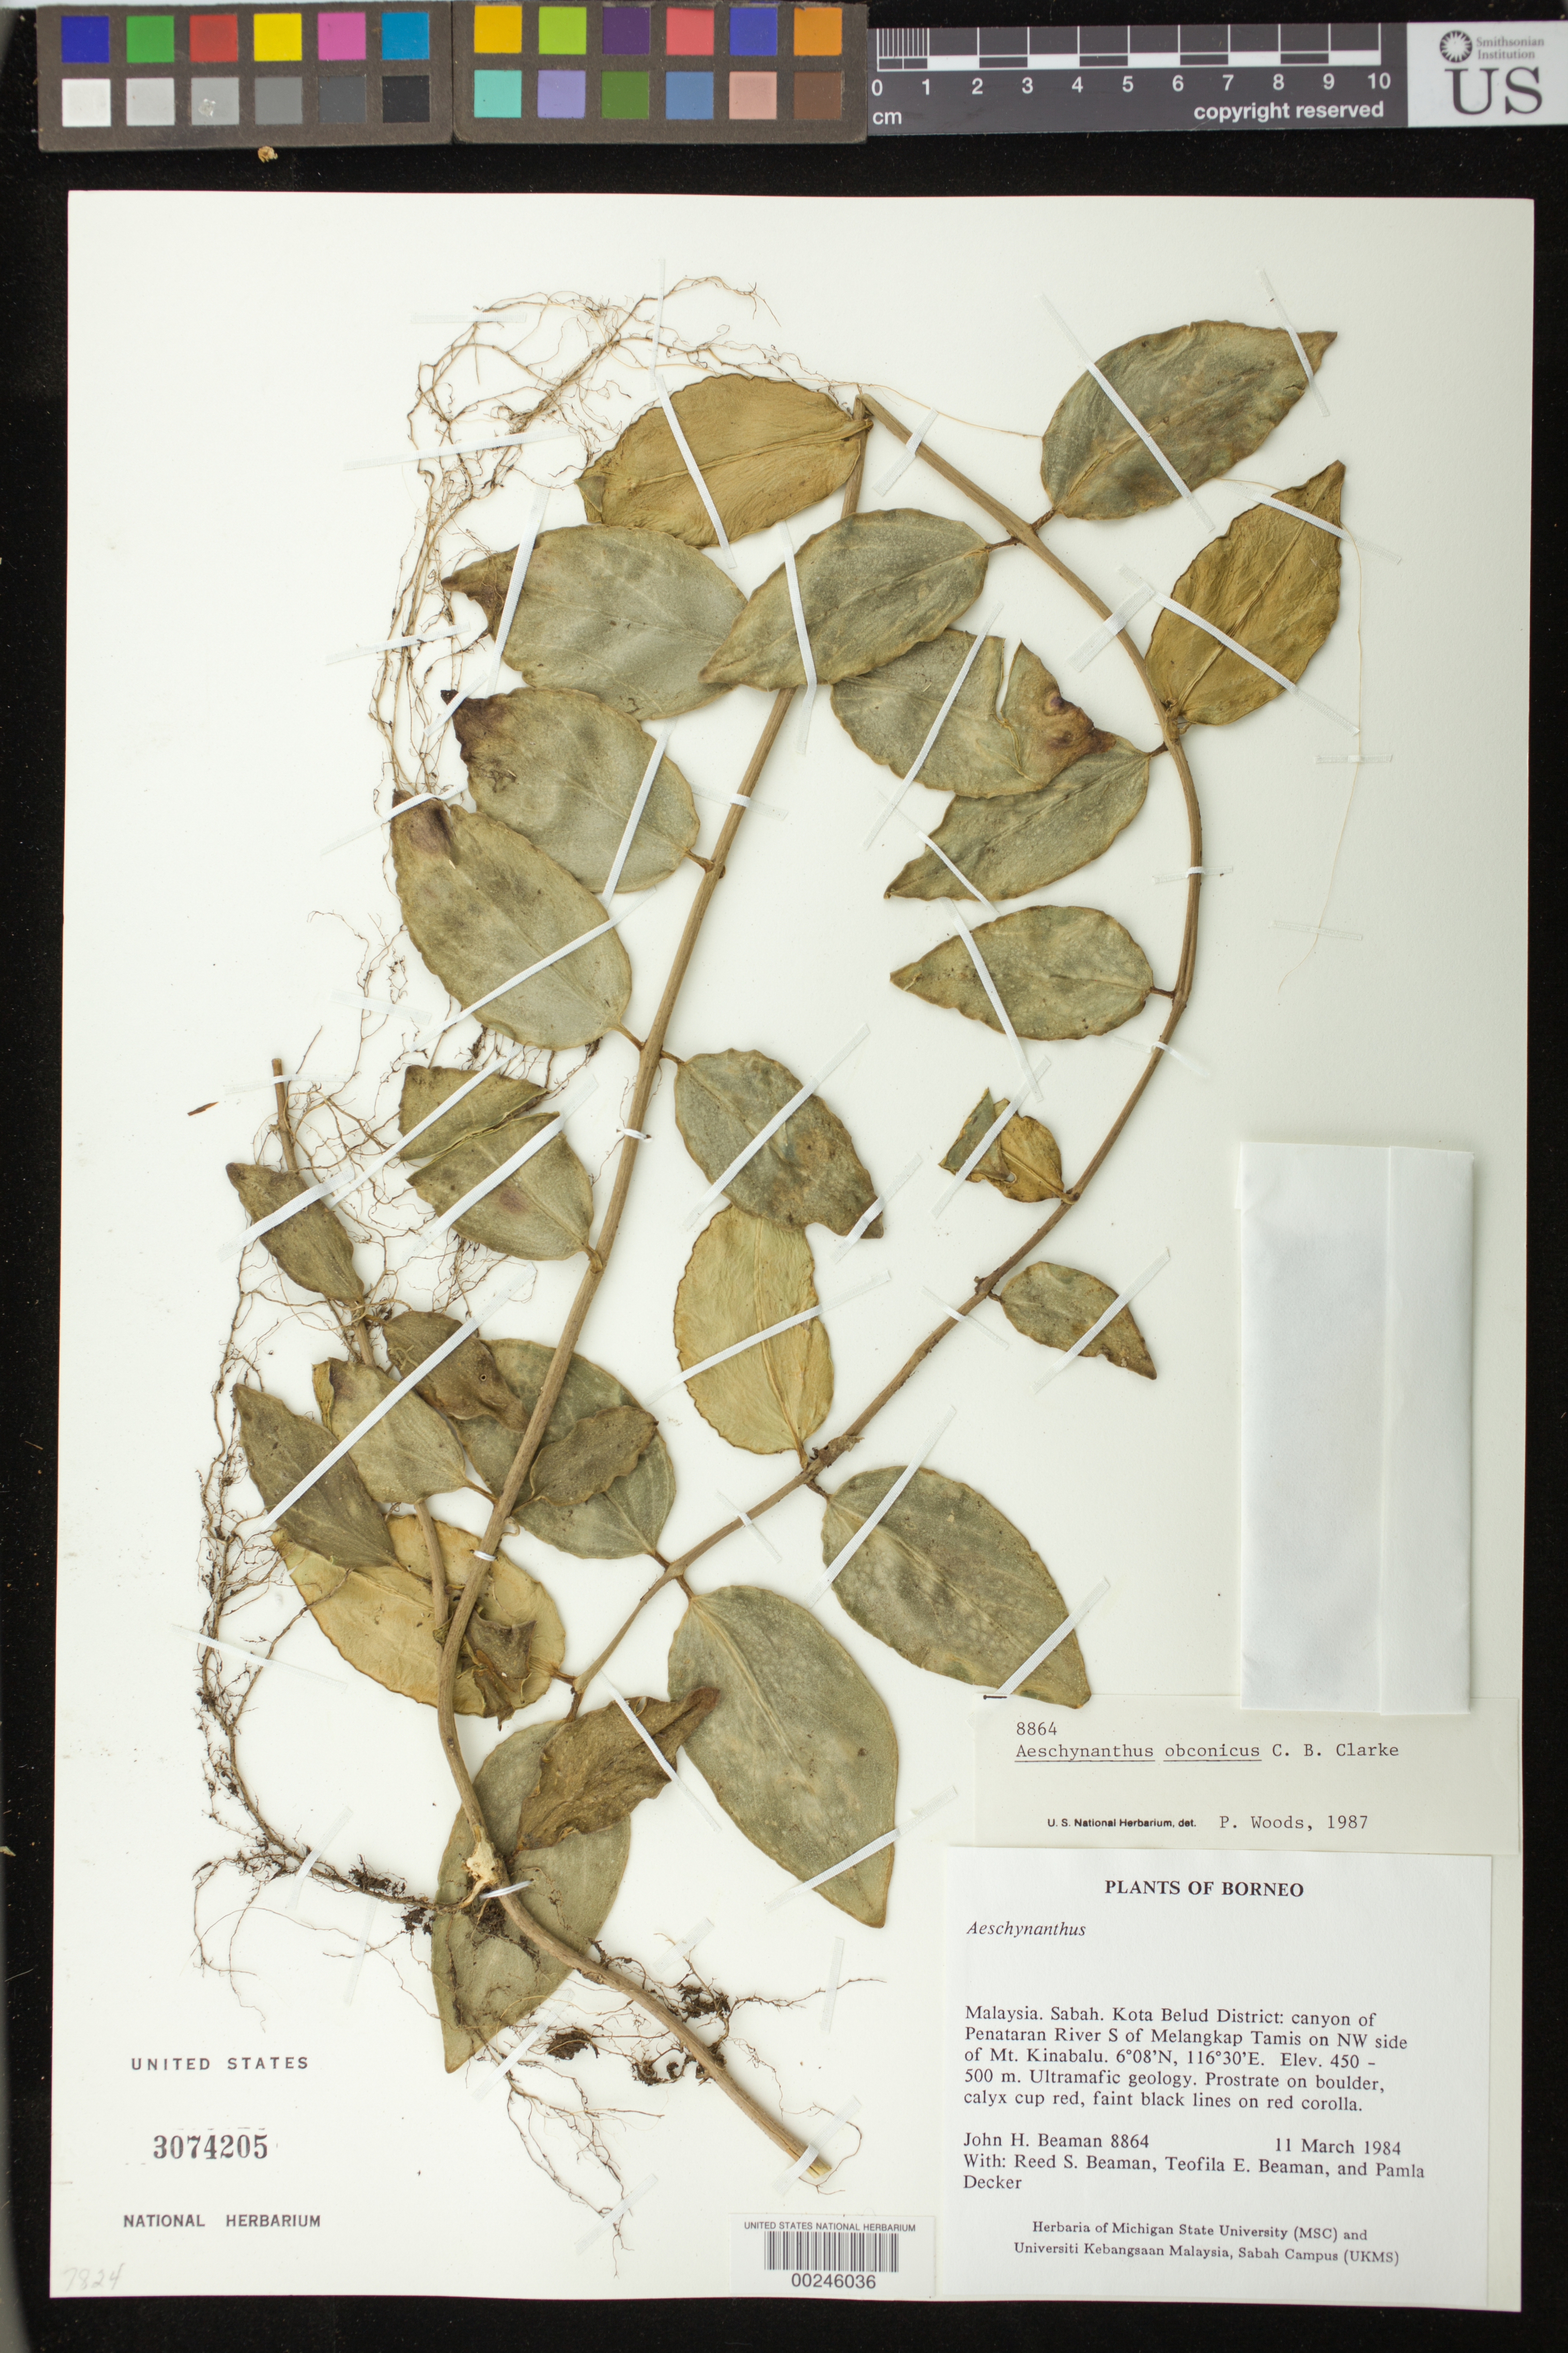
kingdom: Plantae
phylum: Tracheophyta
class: Magnoliopsida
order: Lamiales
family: Gesneriaceae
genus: Aeschynanthus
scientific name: Aeschynanthus obconicus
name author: C.B. Clarke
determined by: Woods, P.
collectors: J. H. Beaman, R. S. Beaman, T. E. Beaman & P. Decker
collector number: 8864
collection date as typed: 11 Mar 1984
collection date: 1984-03-11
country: Malaysia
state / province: Sabah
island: Borneo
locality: Kota belud dist, canyon of penataran river s of melangkap tamis on nw side of mt kinabalu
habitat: Ultramafic geology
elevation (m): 450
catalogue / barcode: US 3074205